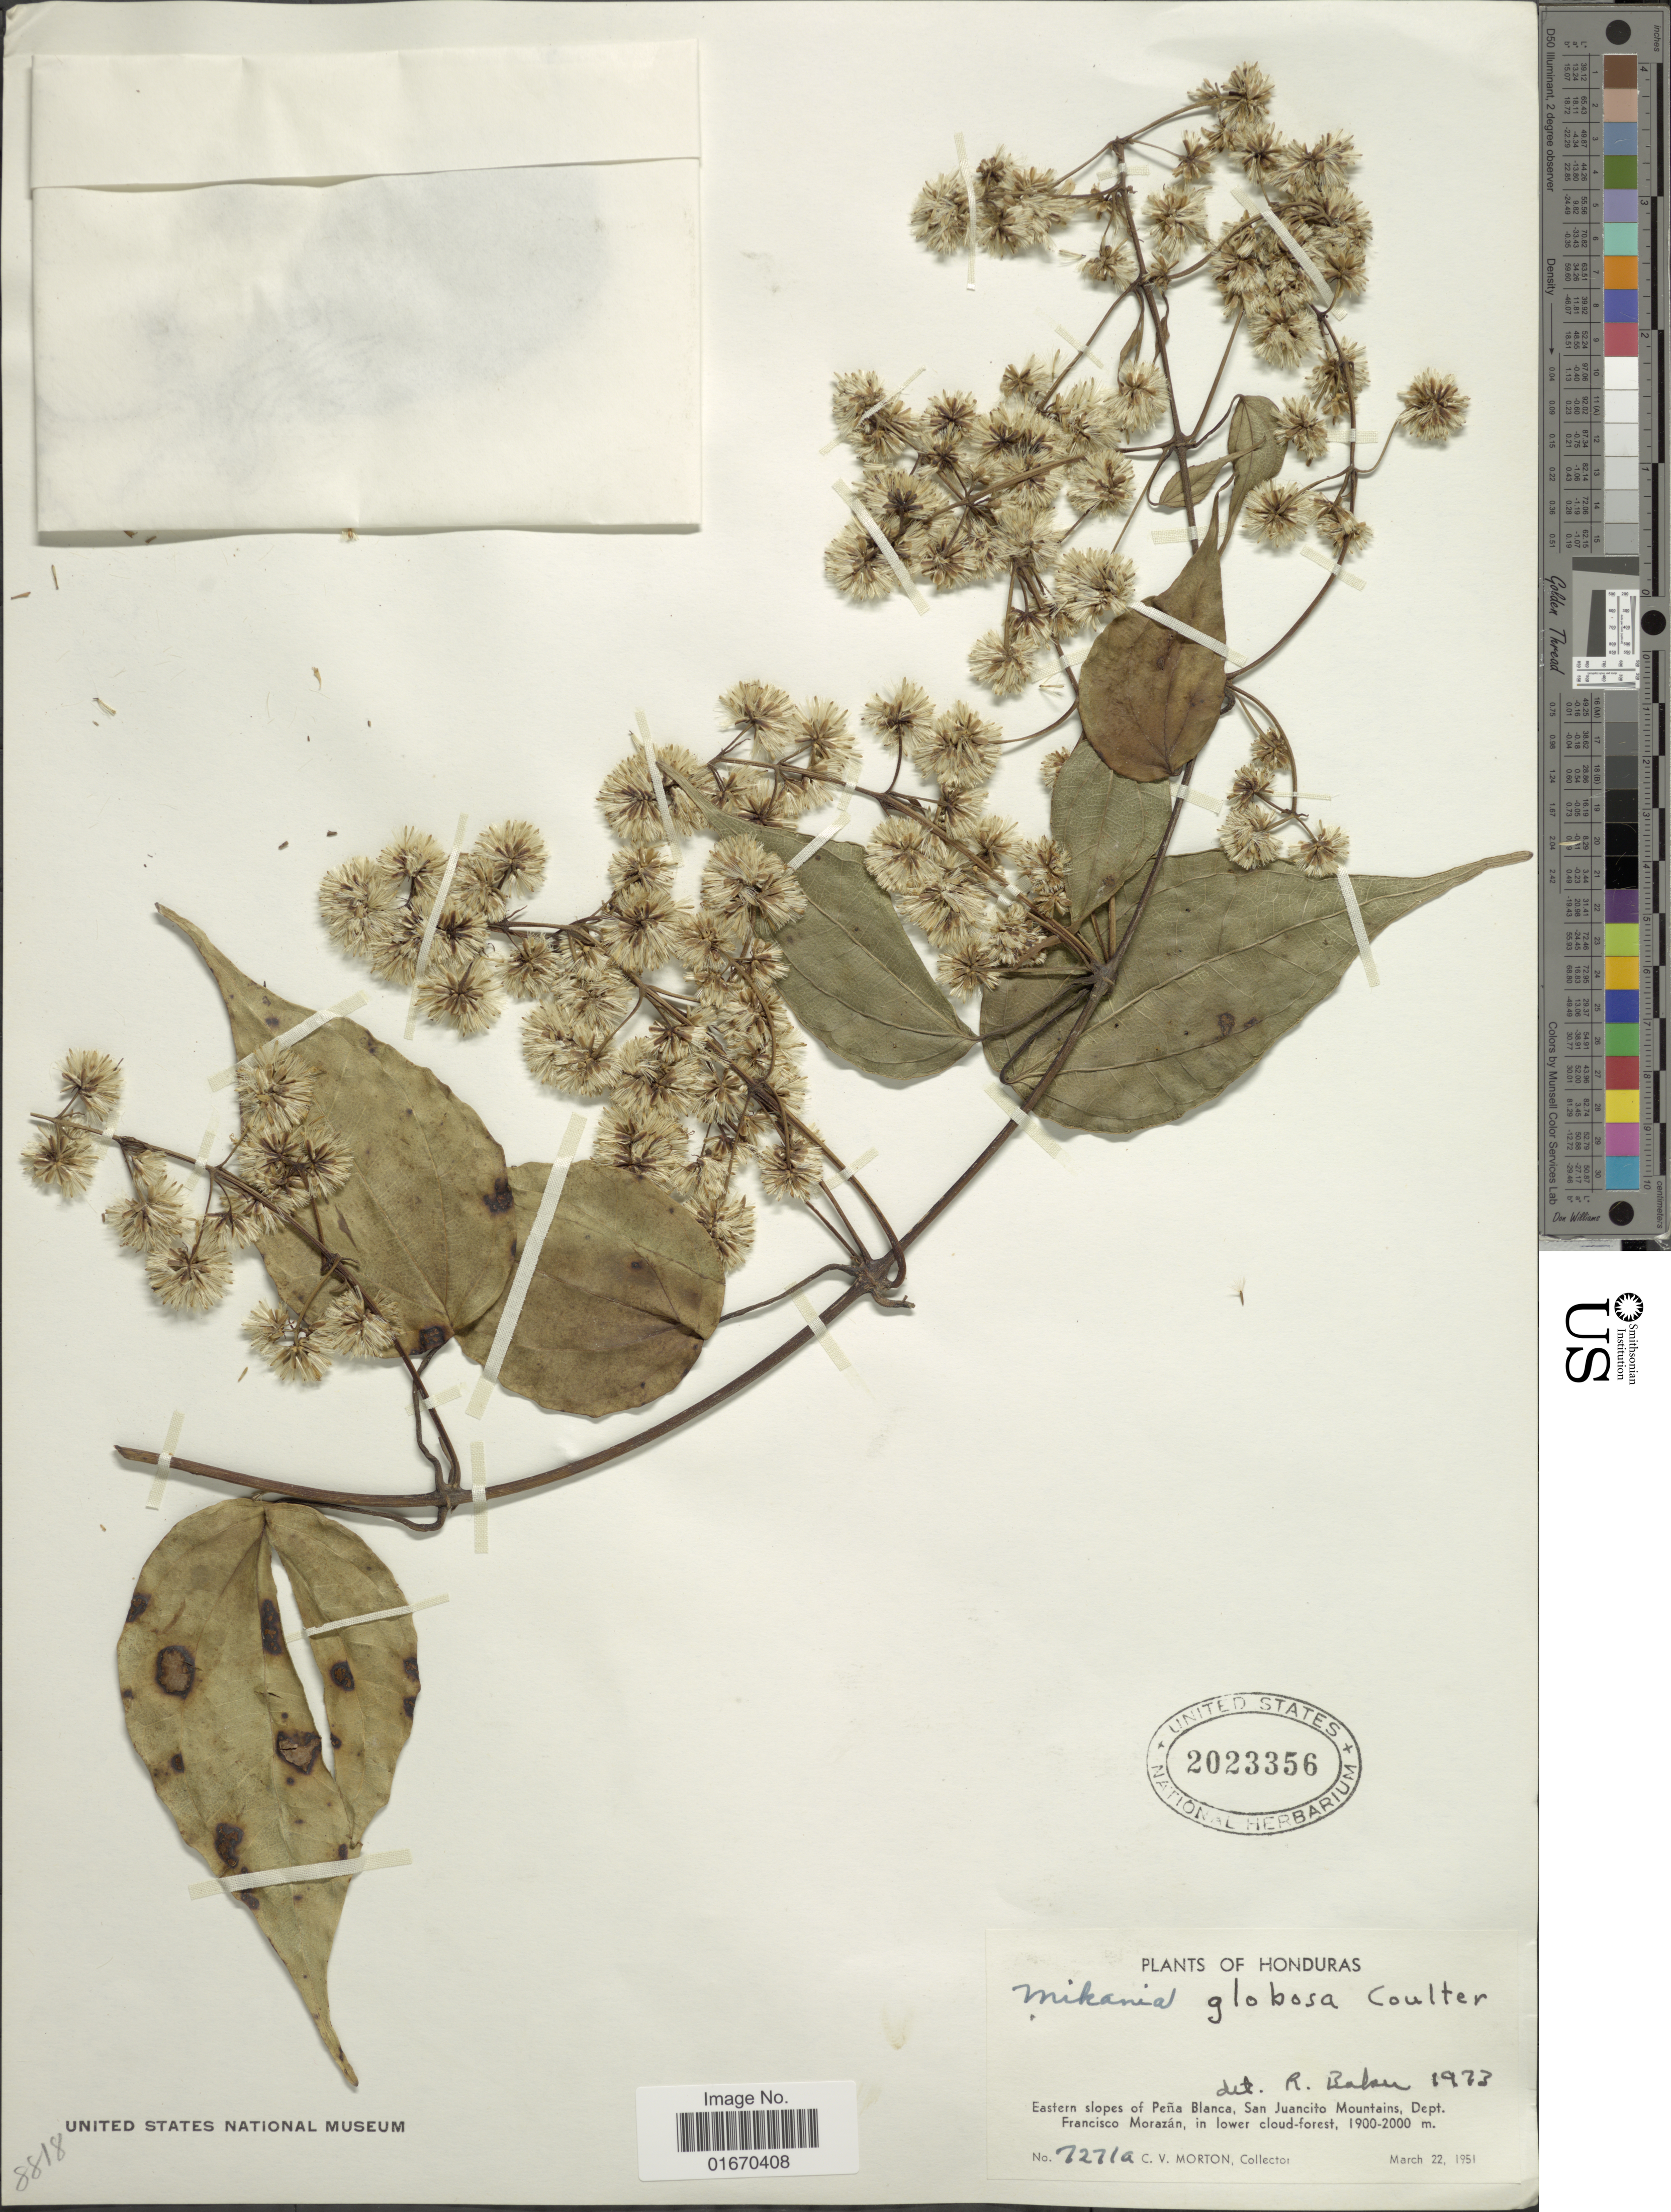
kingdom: Plantae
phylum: Tracheophyta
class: Magnoliopsida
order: Asterales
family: Asteraceae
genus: Mikania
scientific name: Mikania globosa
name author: J.M. Coult.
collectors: C. V. Morton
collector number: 7271a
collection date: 1951-03-22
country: Honduras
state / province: Fco. Morazán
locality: Eastern slopes of Pena Blanca, San Juancito Mountains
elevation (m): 1900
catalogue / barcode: US 2023356